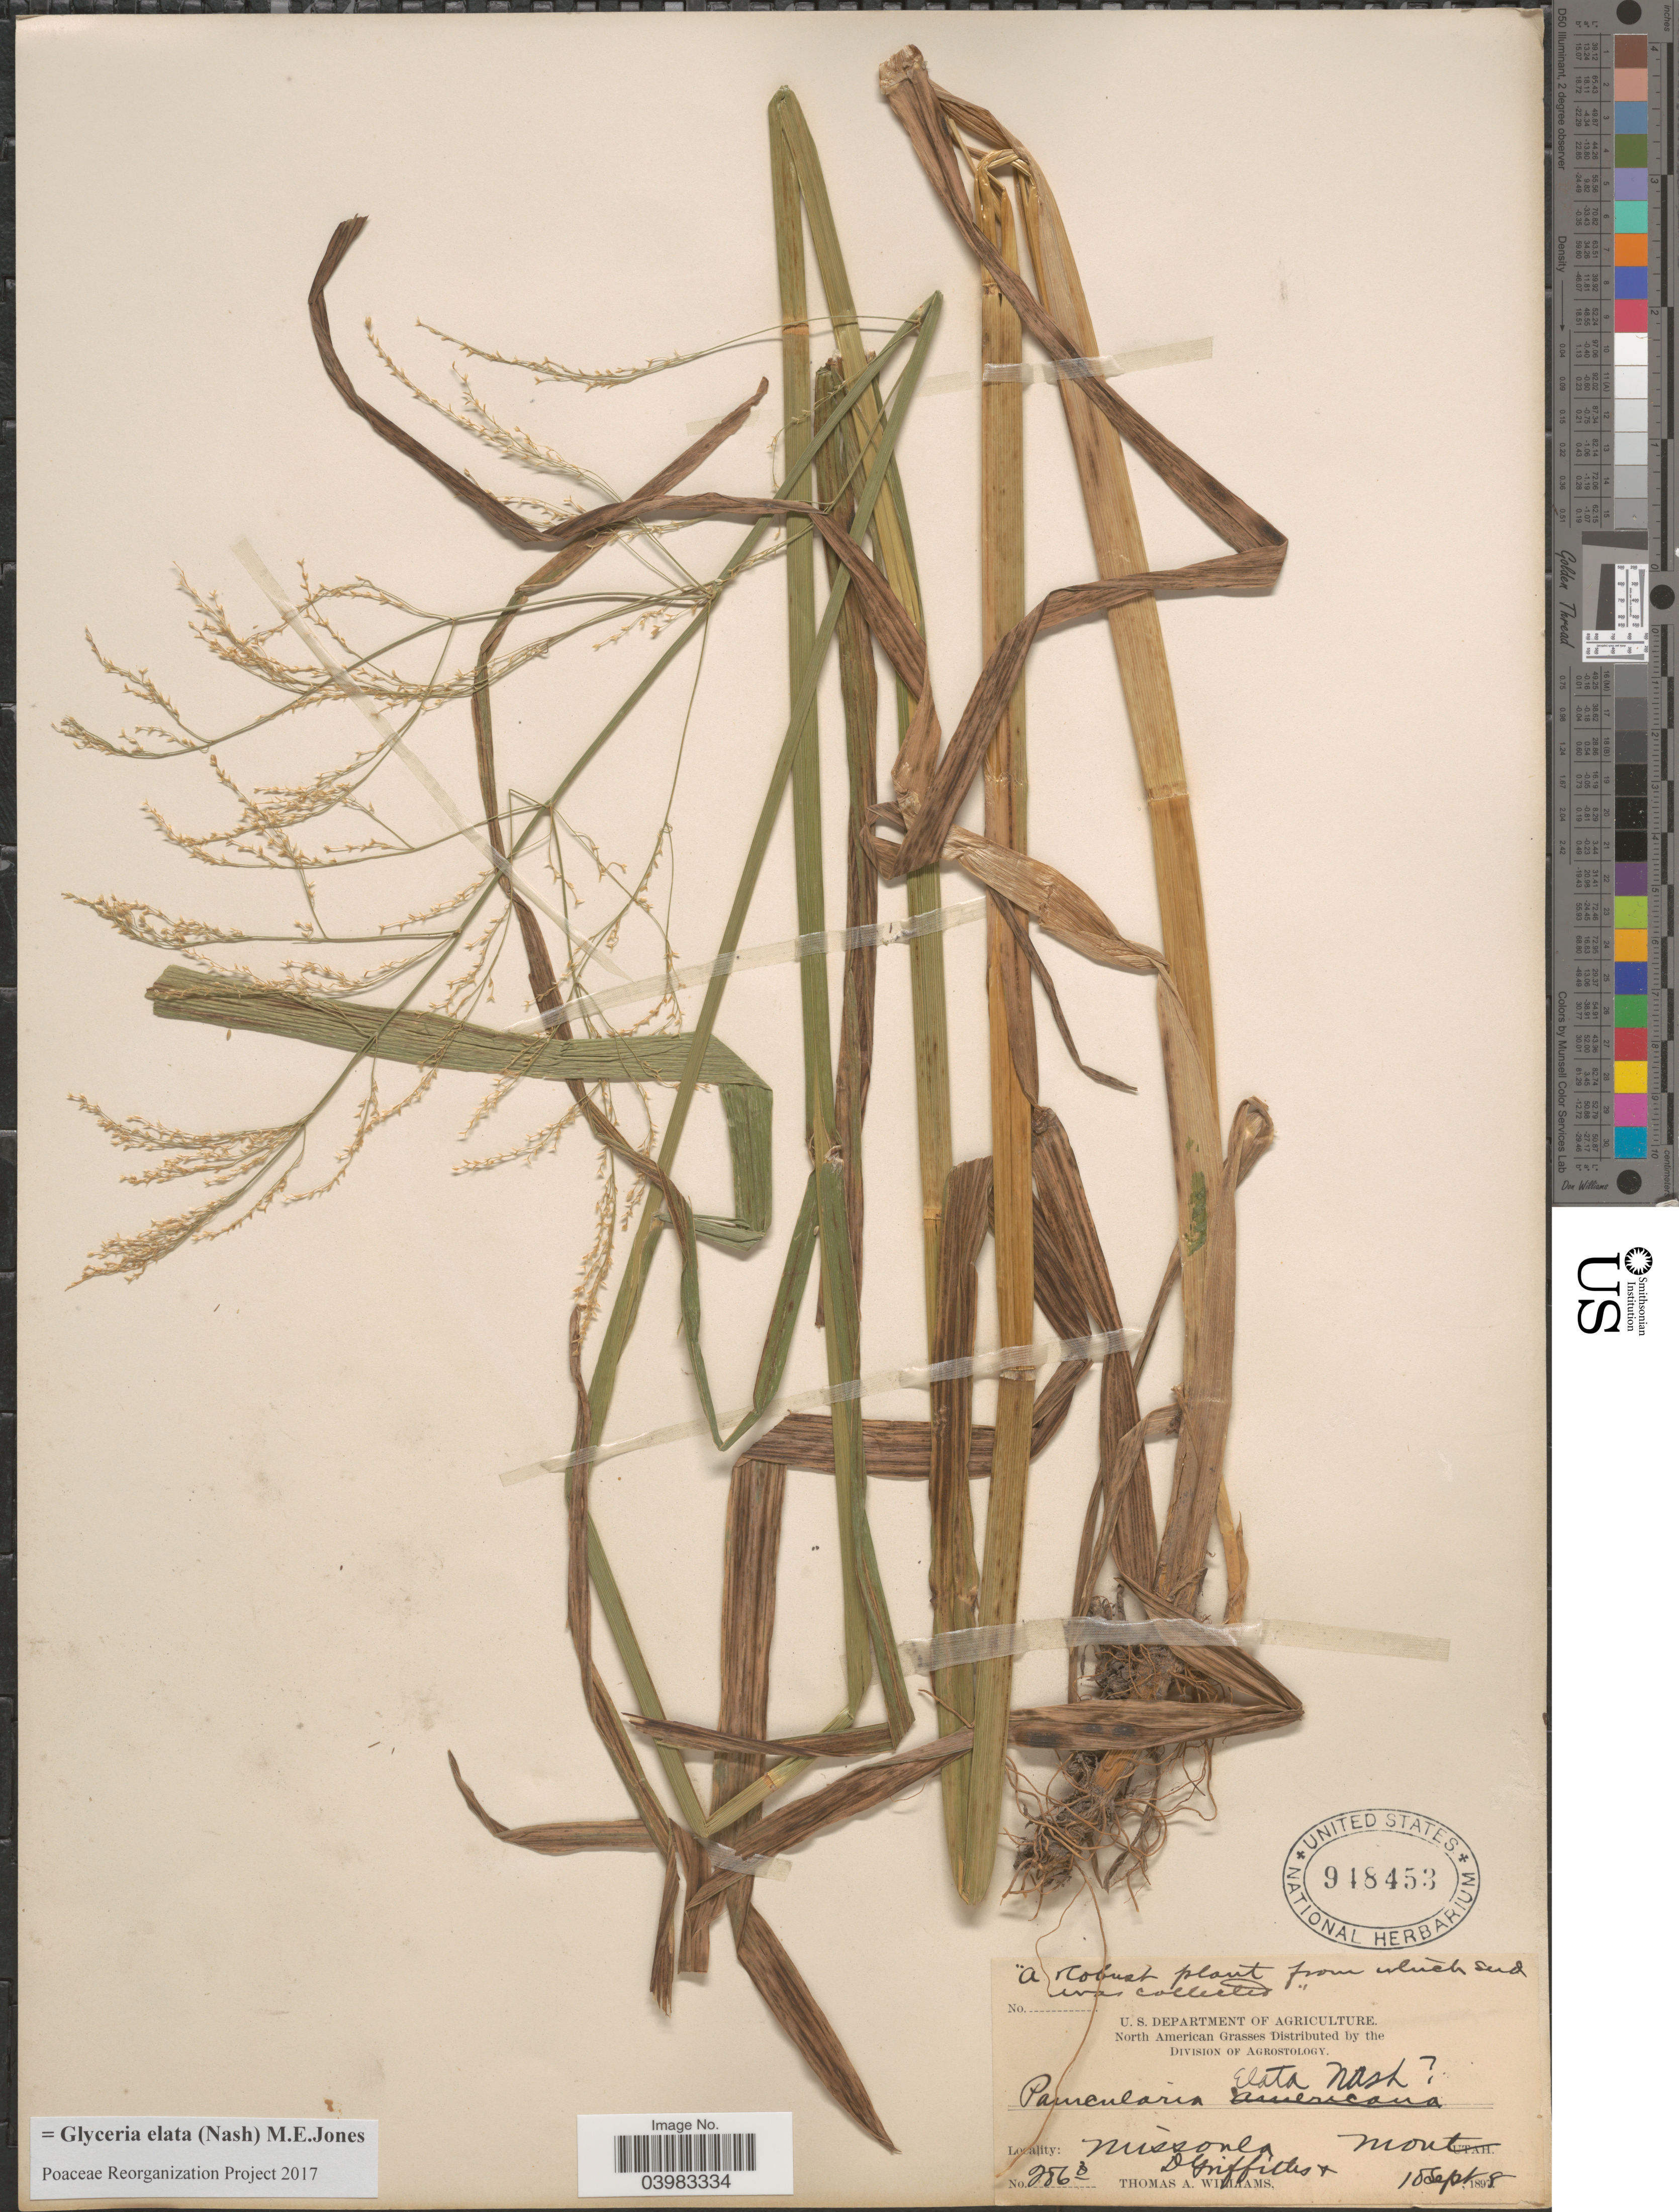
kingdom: Plantae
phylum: Tracheophyta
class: Liliopsida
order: Poales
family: Poaceae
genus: Glyceria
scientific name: Glyceria elata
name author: (Nash) M.E. Jones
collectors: D. Griffiths & T. A. Williams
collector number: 2868*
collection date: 1895-09-18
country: United States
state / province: Montana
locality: Missoula.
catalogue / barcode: US 948453